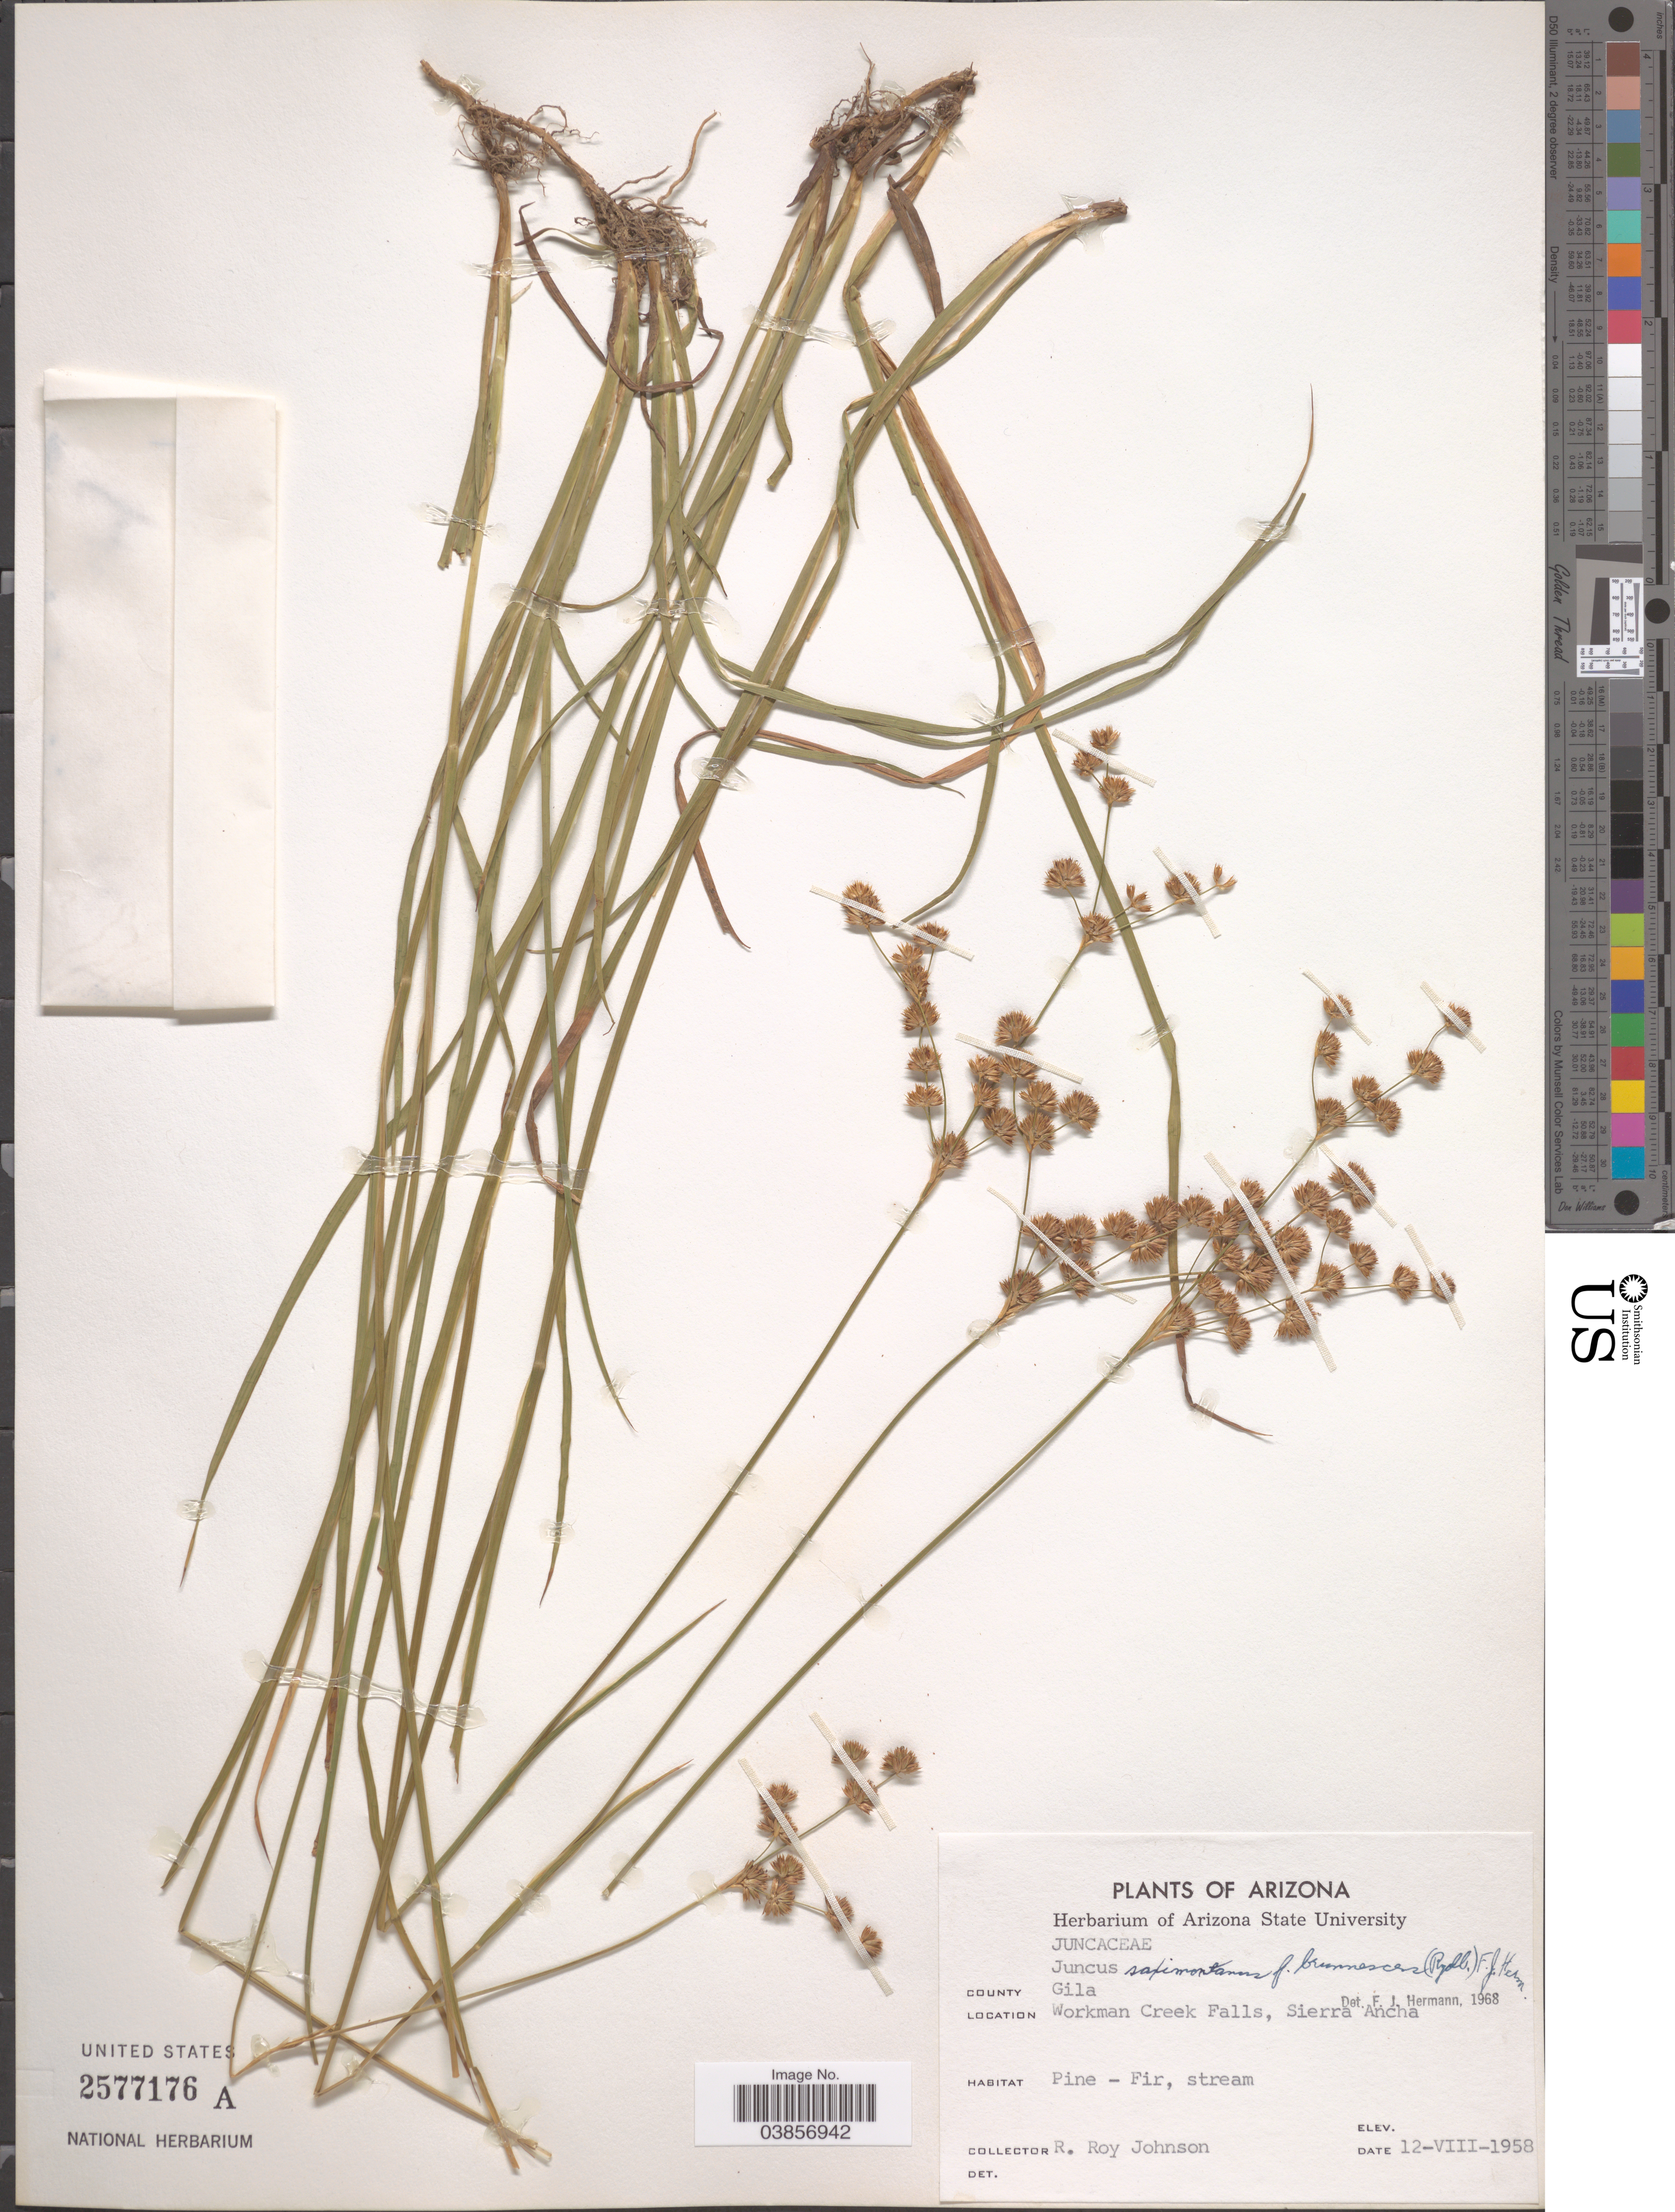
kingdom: Plantae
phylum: Tracheophyta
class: Liliopsida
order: Poales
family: Juncaceae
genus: Juncus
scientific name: Juncus saximontanus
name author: A. Nelson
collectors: R. R. Johnson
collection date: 1958-08-12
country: United States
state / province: Arizona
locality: County Gila. Workman Creek Falls, Sierra Ancha.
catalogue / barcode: US 2577176A